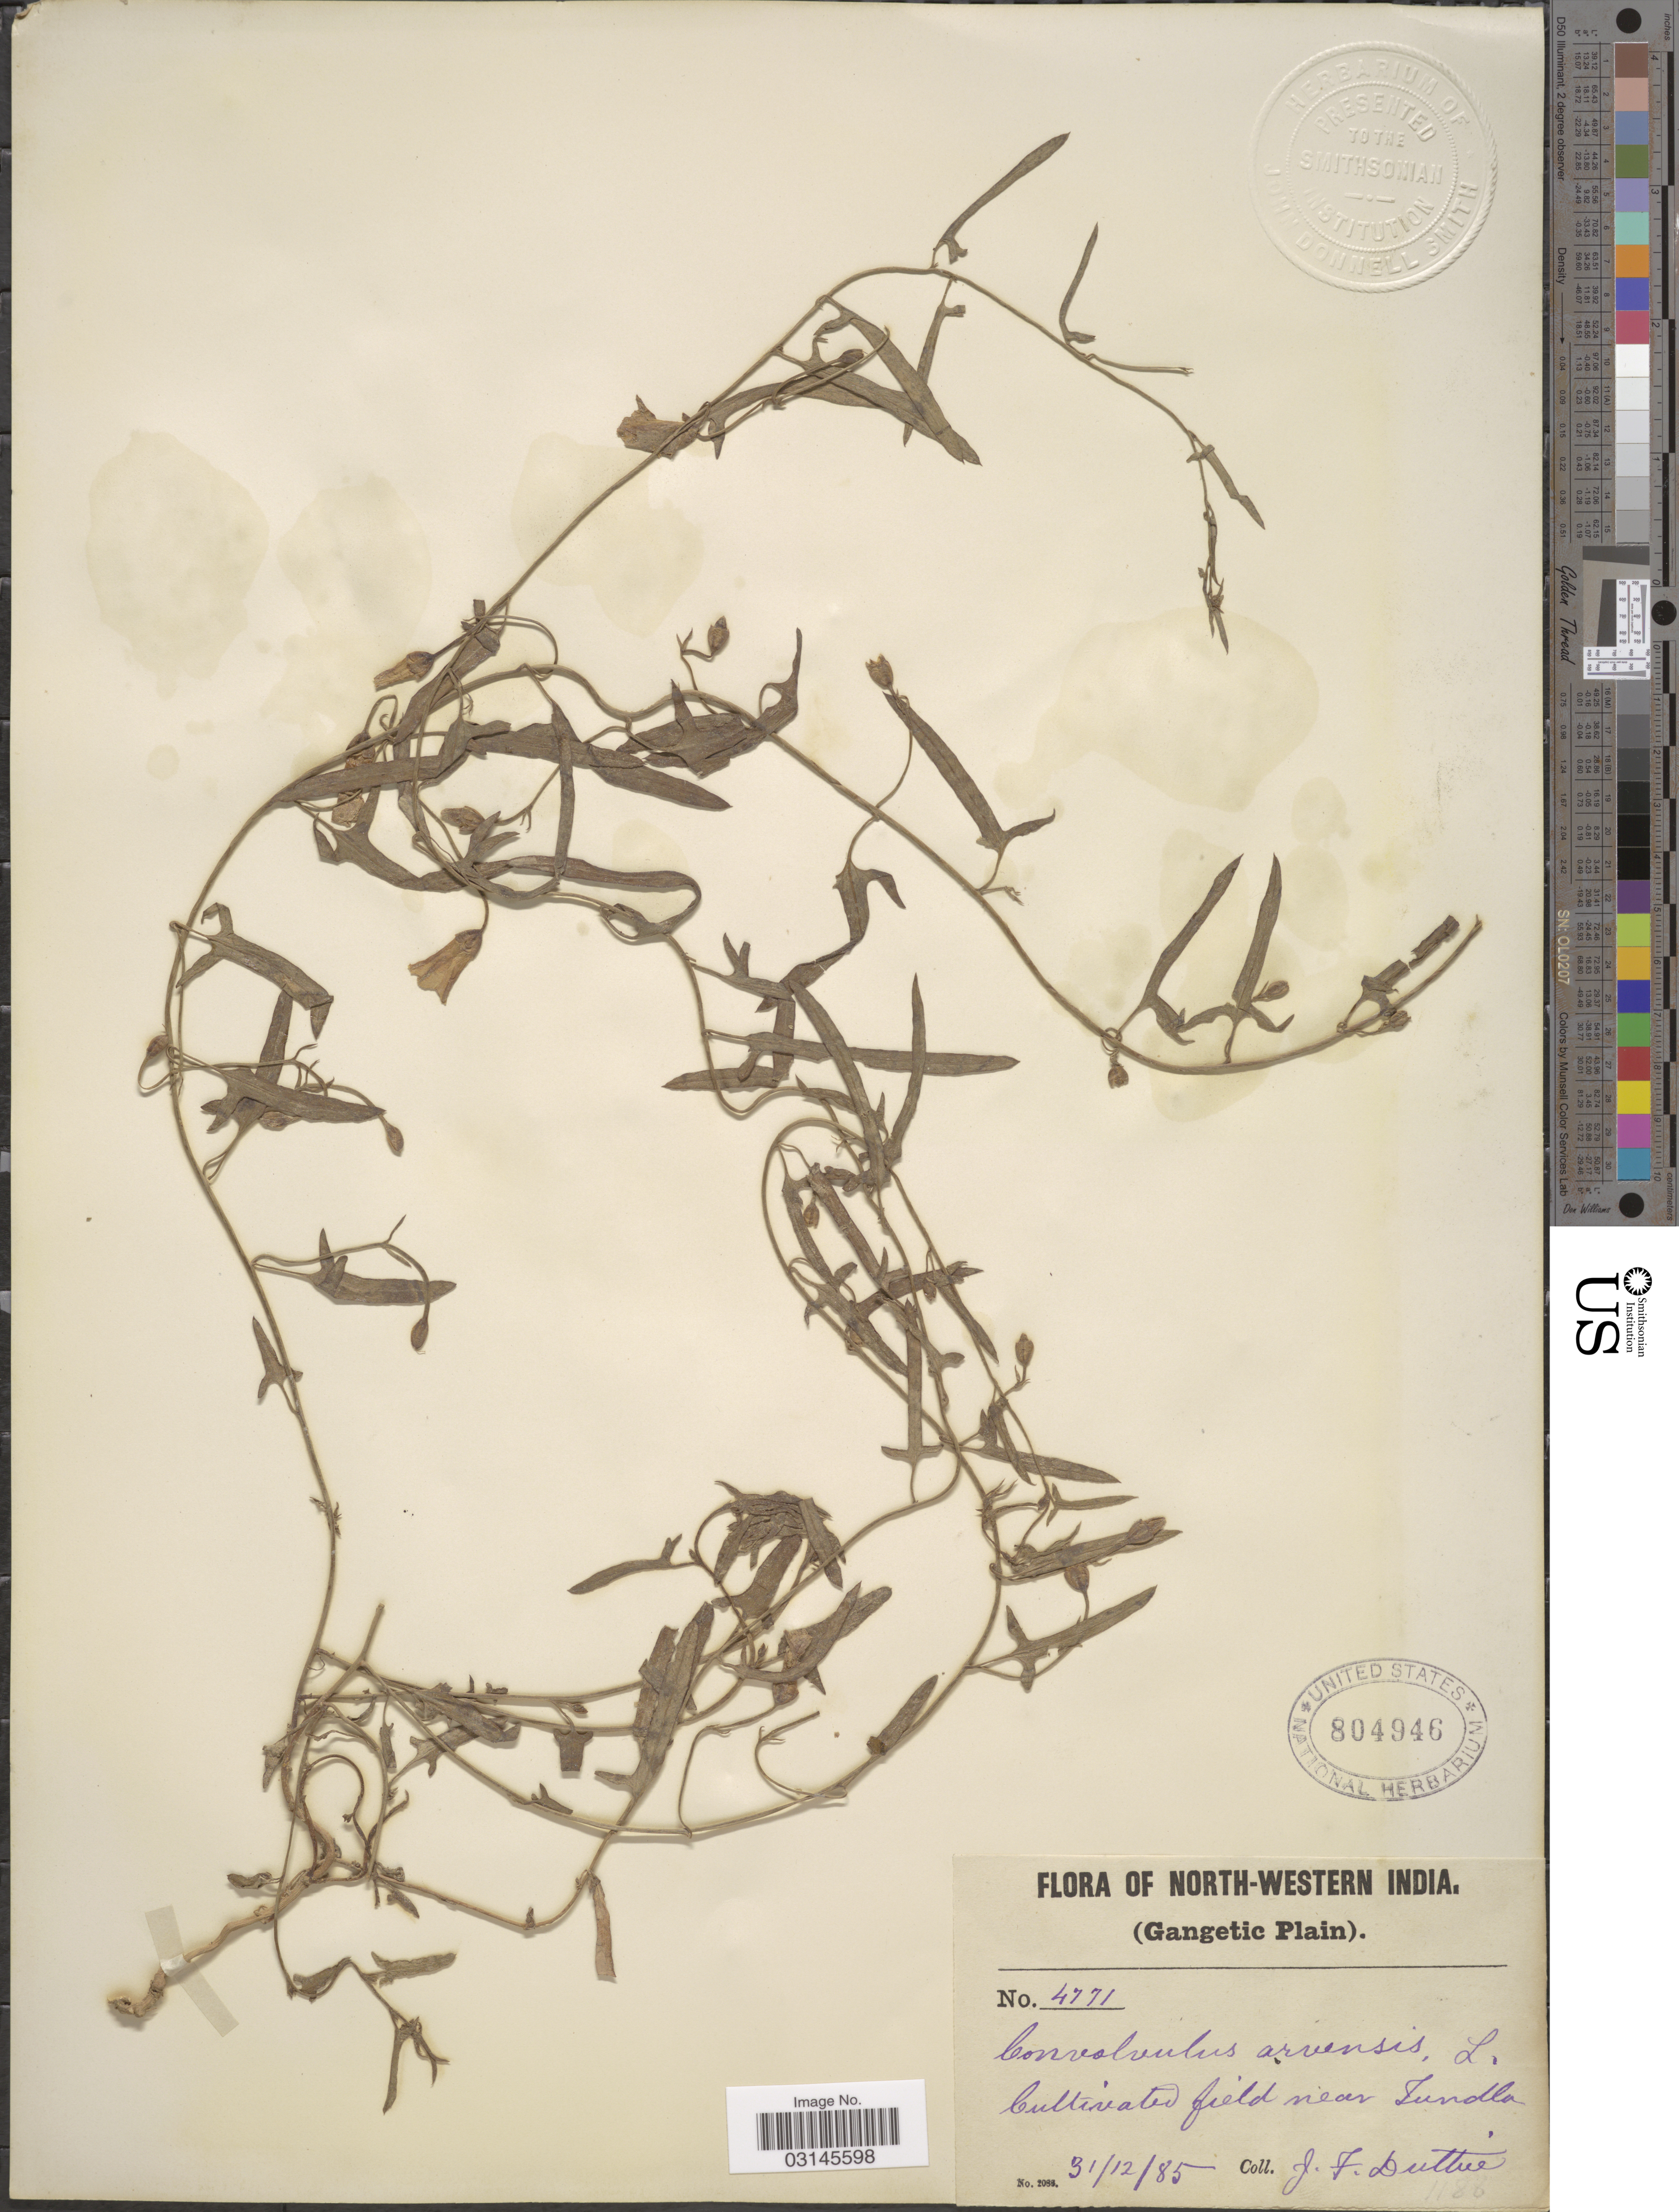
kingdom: Plantae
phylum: Tracheophyta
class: Magnoliopsida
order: Solanales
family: Convolvulaceae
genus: Convolvulus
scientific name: Convolvulus arvensis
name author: L.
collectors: J. F. Duthie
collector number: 4771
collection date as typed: Transcribed d/m/y: 31/12/85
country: India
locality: North-western India. (Gangetic Plain). Near Tundla.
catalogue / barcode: US 804946